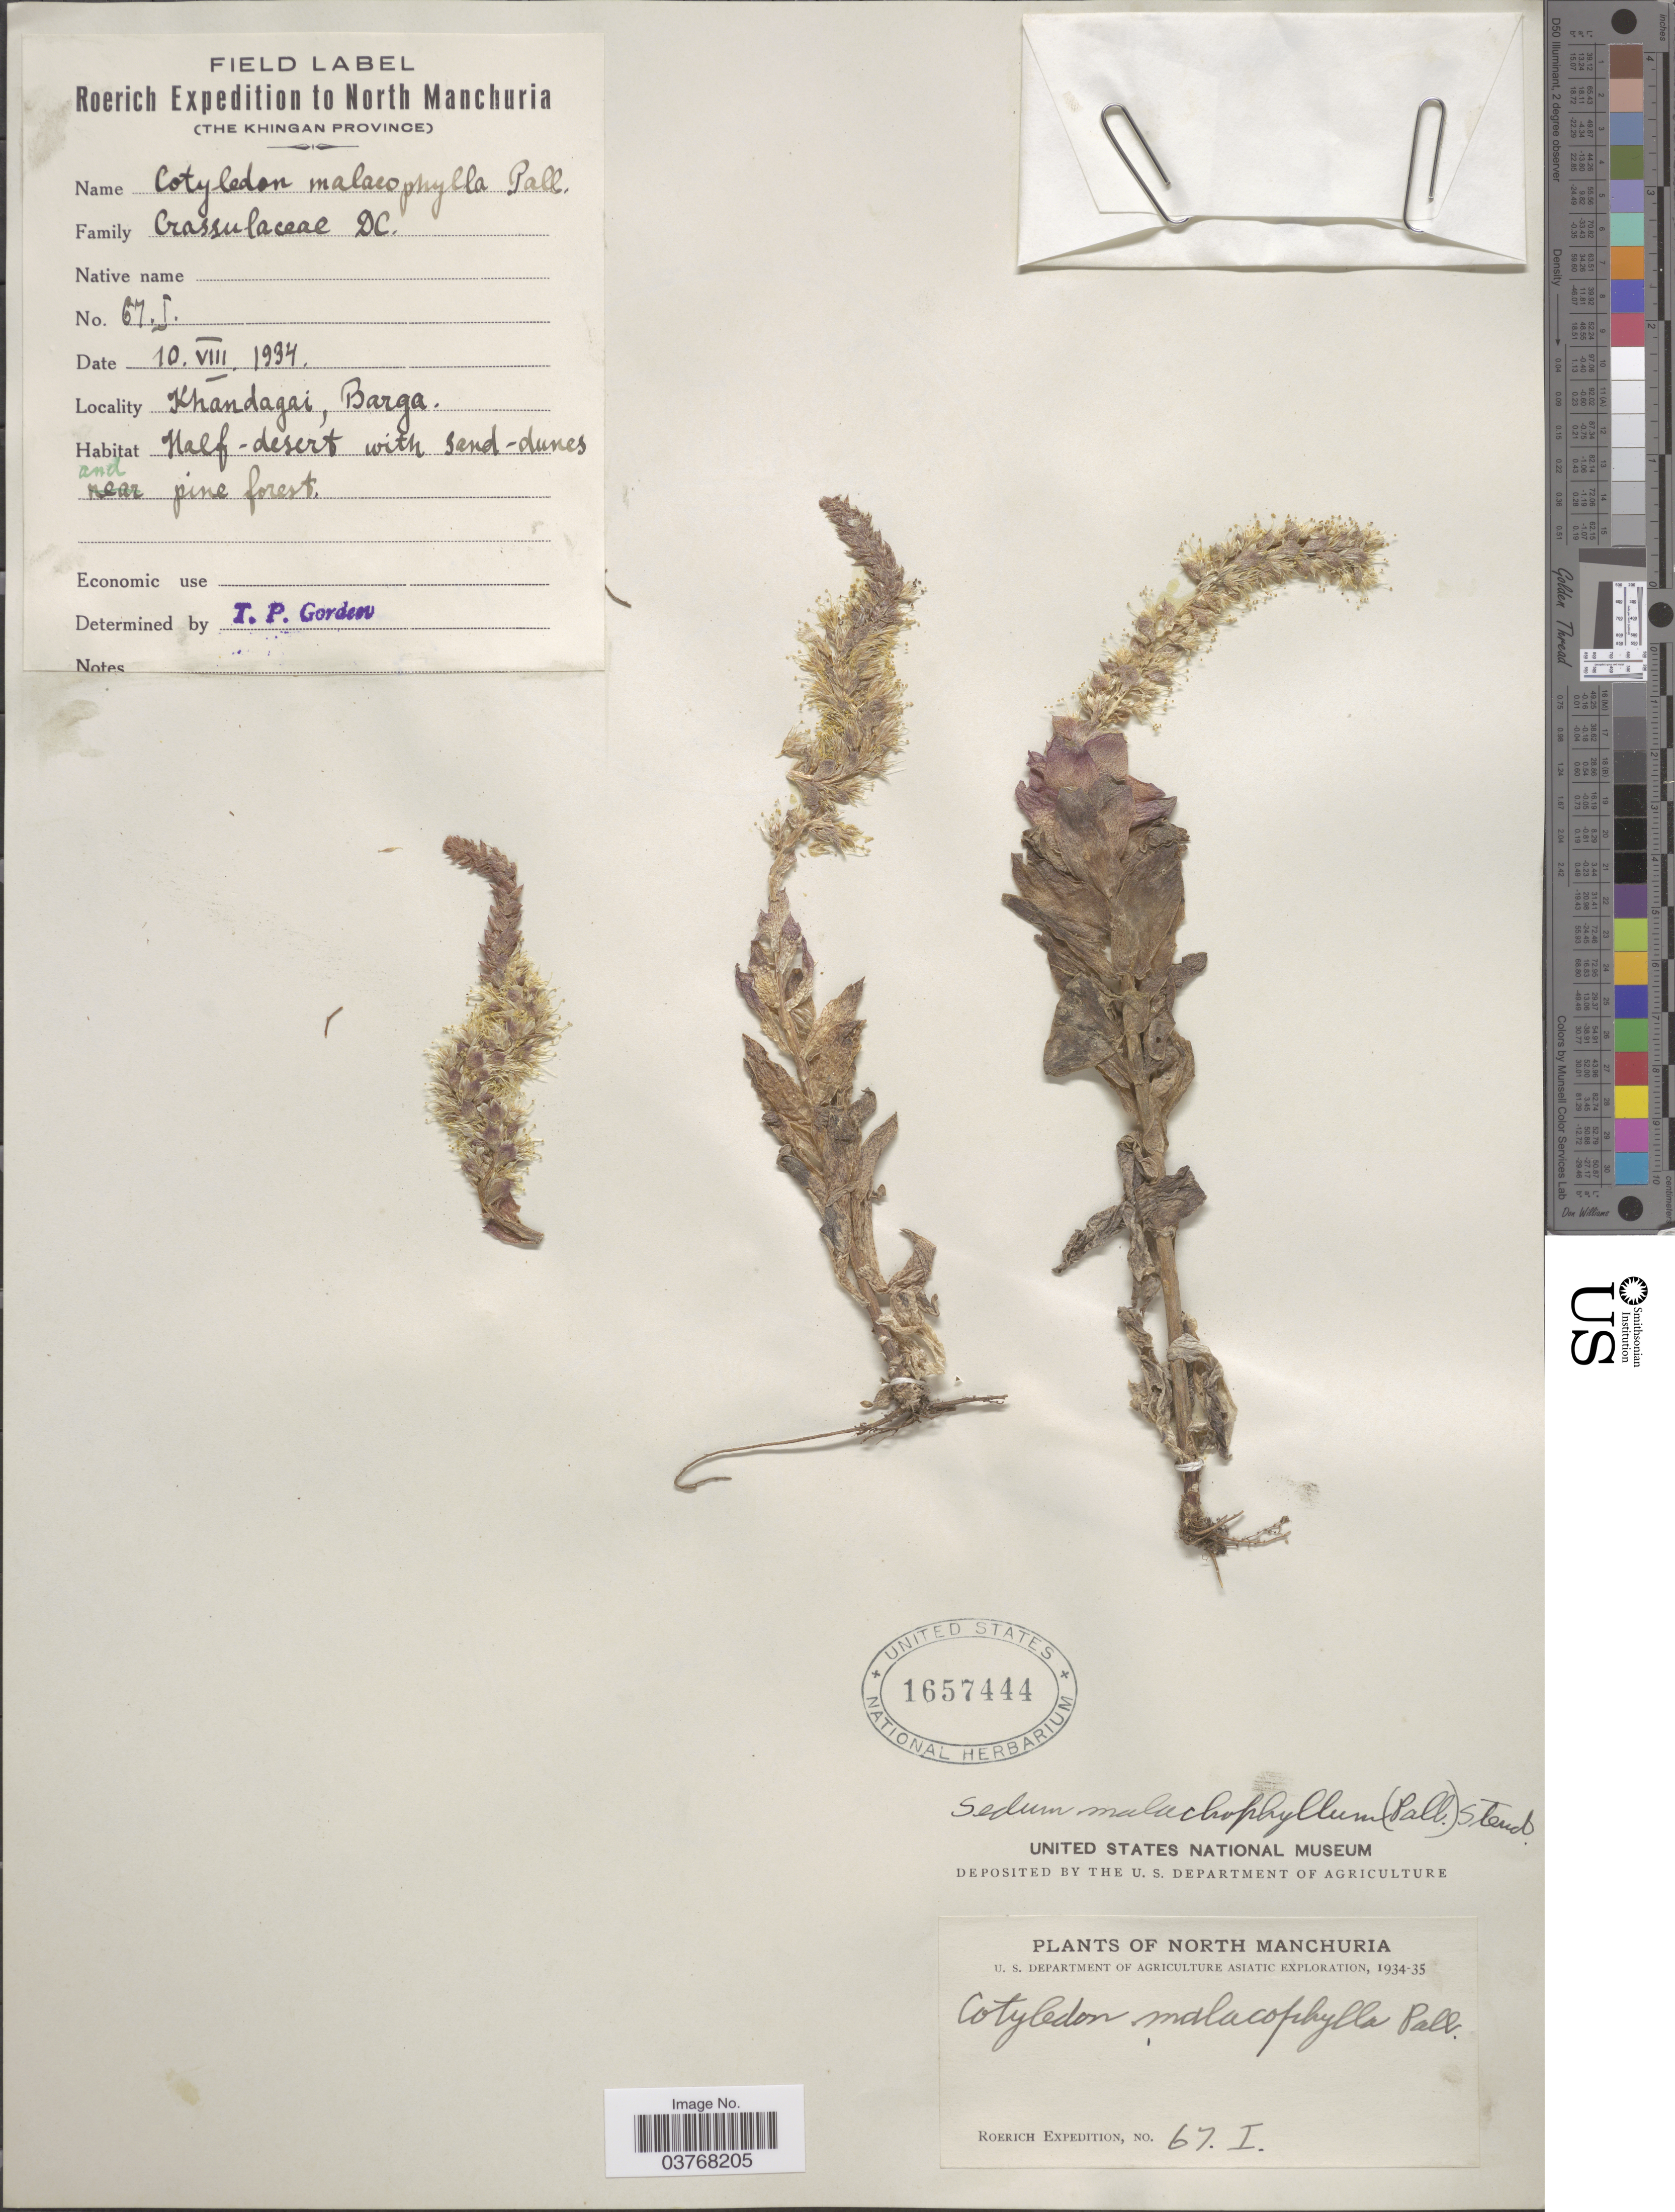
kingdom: Plantae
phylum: Tracheophyta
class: Magnoliopsida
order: Saxifragales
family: Crassulaceae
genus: Orostachys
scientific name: Orostachys malacophylla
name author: (Pall.) Fisch.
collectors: Roerich Expedition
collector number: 67I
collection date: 1934-08-10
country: China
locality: North Manchuria (The Khingan Province). Khandagai, Barga.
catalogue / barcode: US 1657444